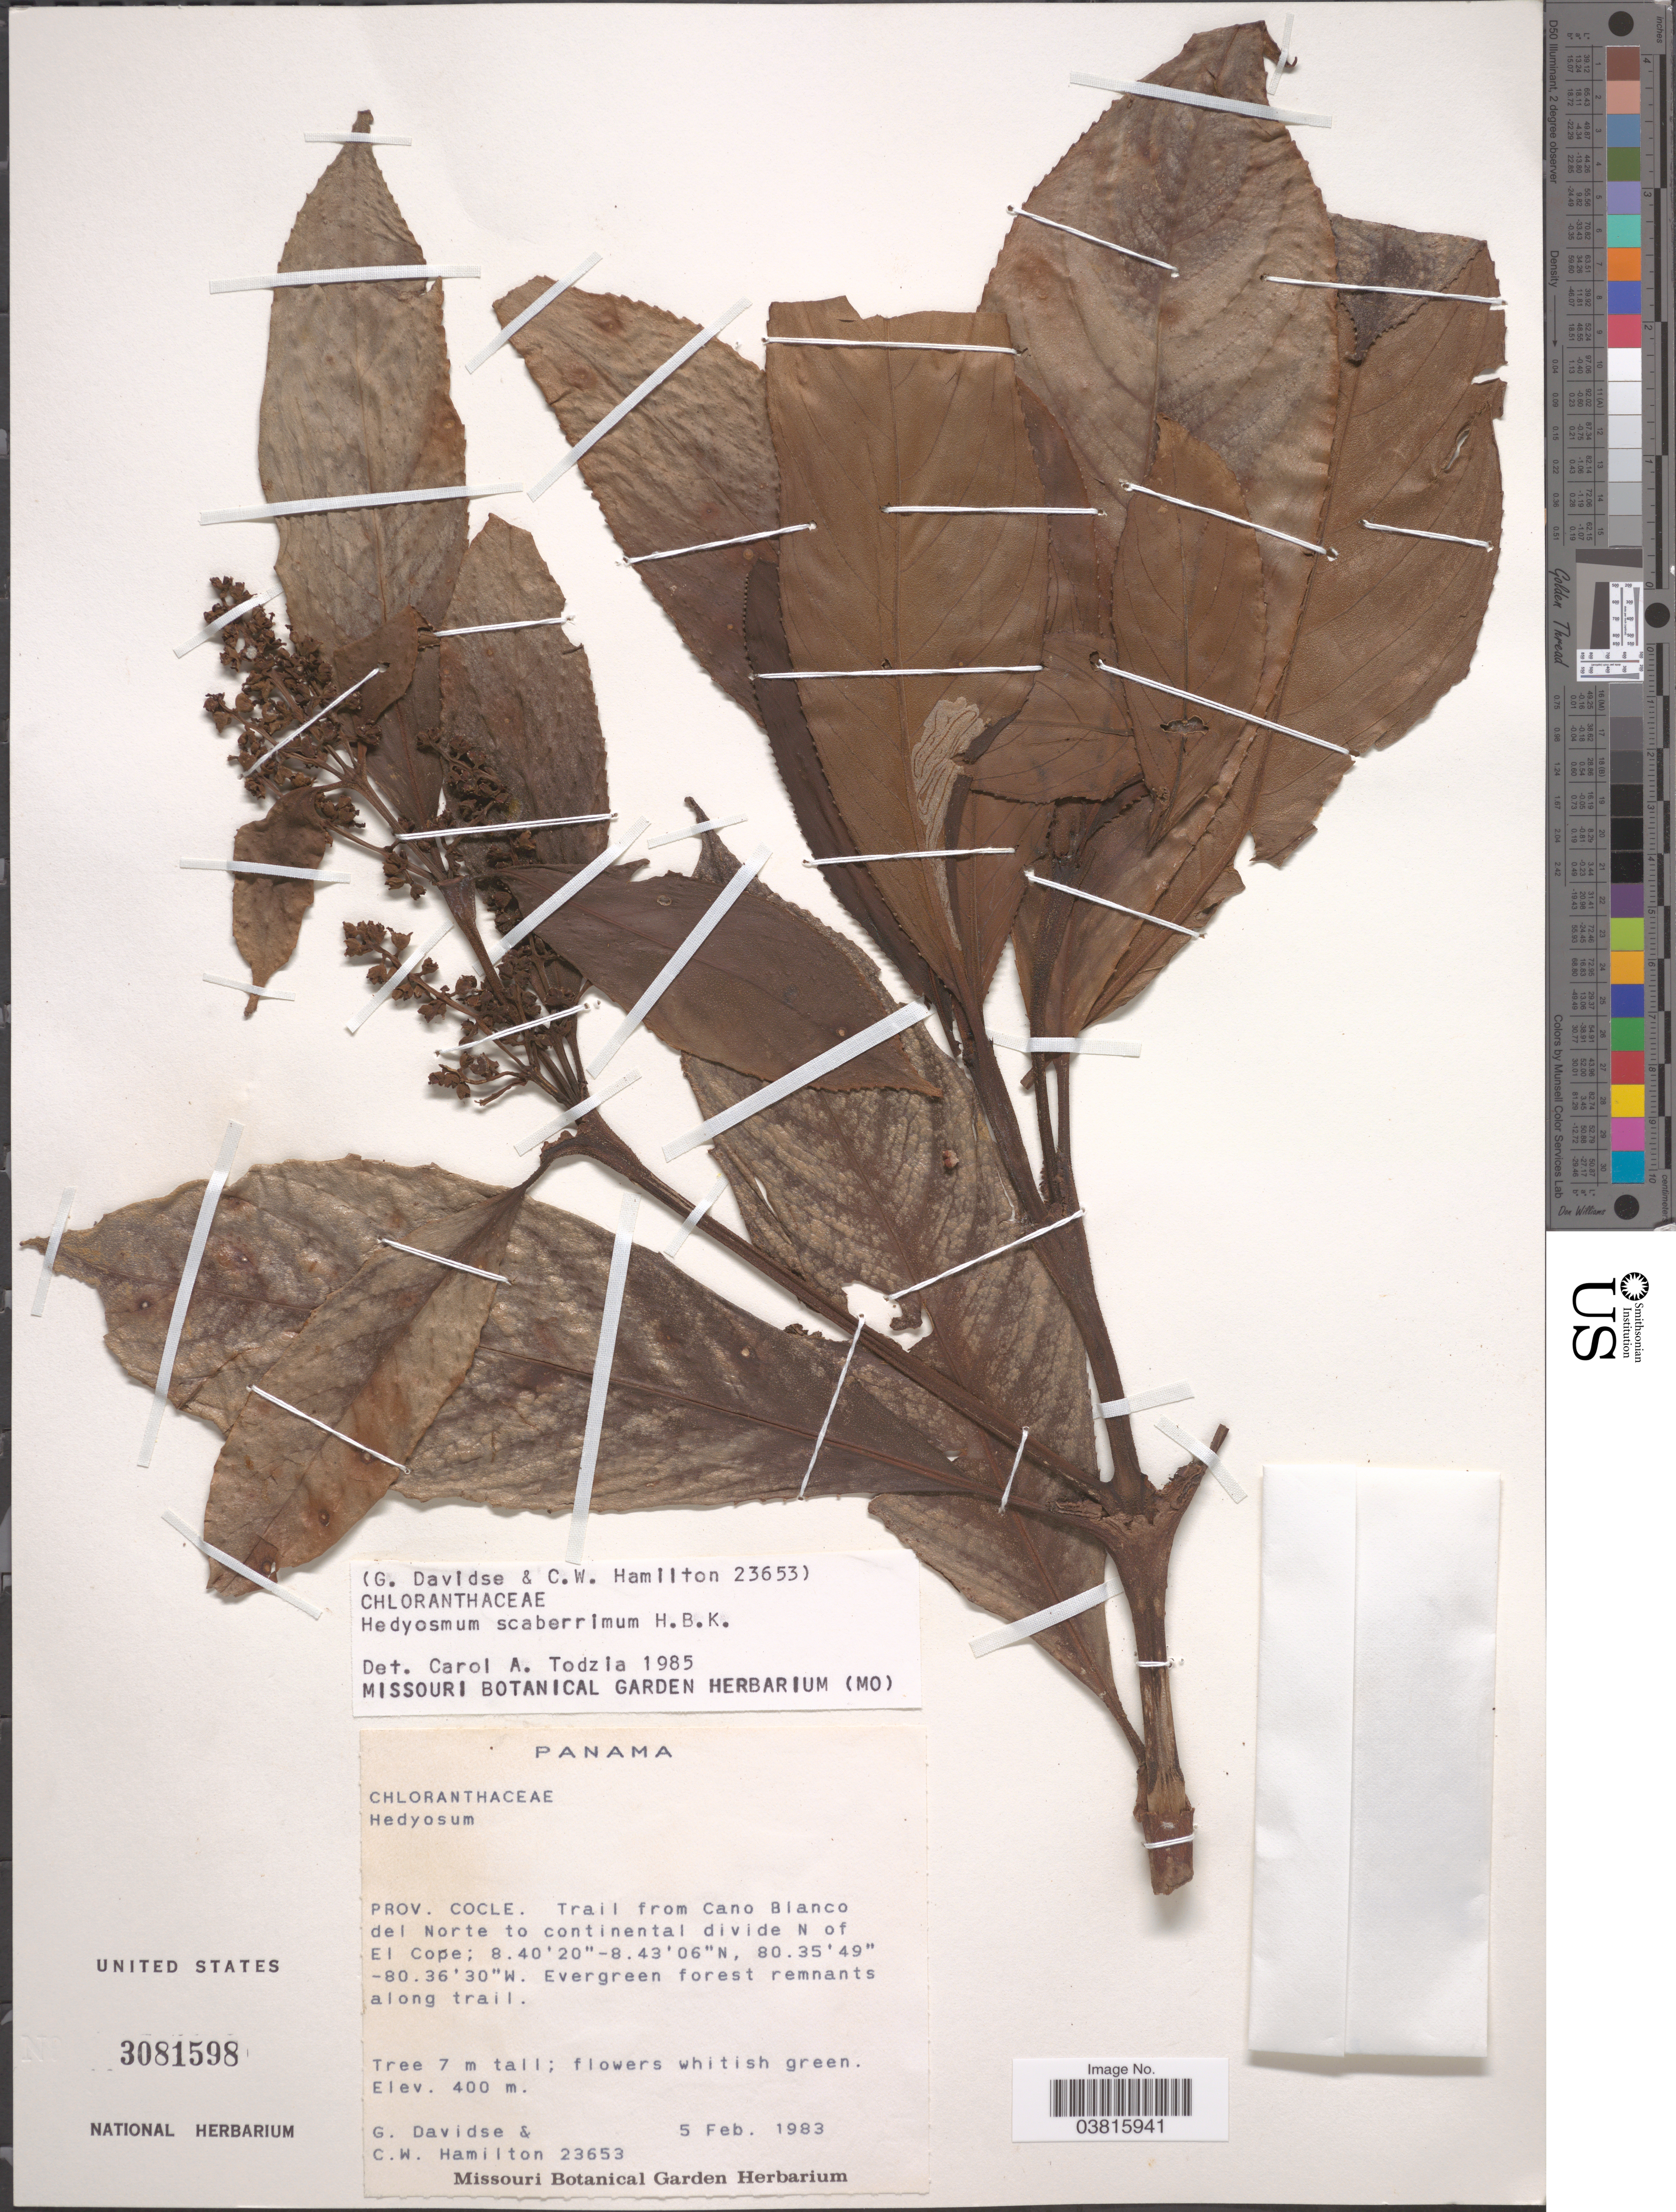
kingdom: Plantae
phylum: Tracheophyta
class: Magnoliopsida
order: Chloranthales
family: Chloranthaceae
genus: Hedyosmum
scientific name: Hedyosmum scaberrimum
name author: Standl.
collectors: G. Davidse & C. W. Hamilton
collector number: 23653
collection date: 1983-02-05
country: Panama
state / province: Cocle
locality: Trail from Cano Blanco del Norte to continental divide N of El Cope.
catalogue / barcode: US 3081598